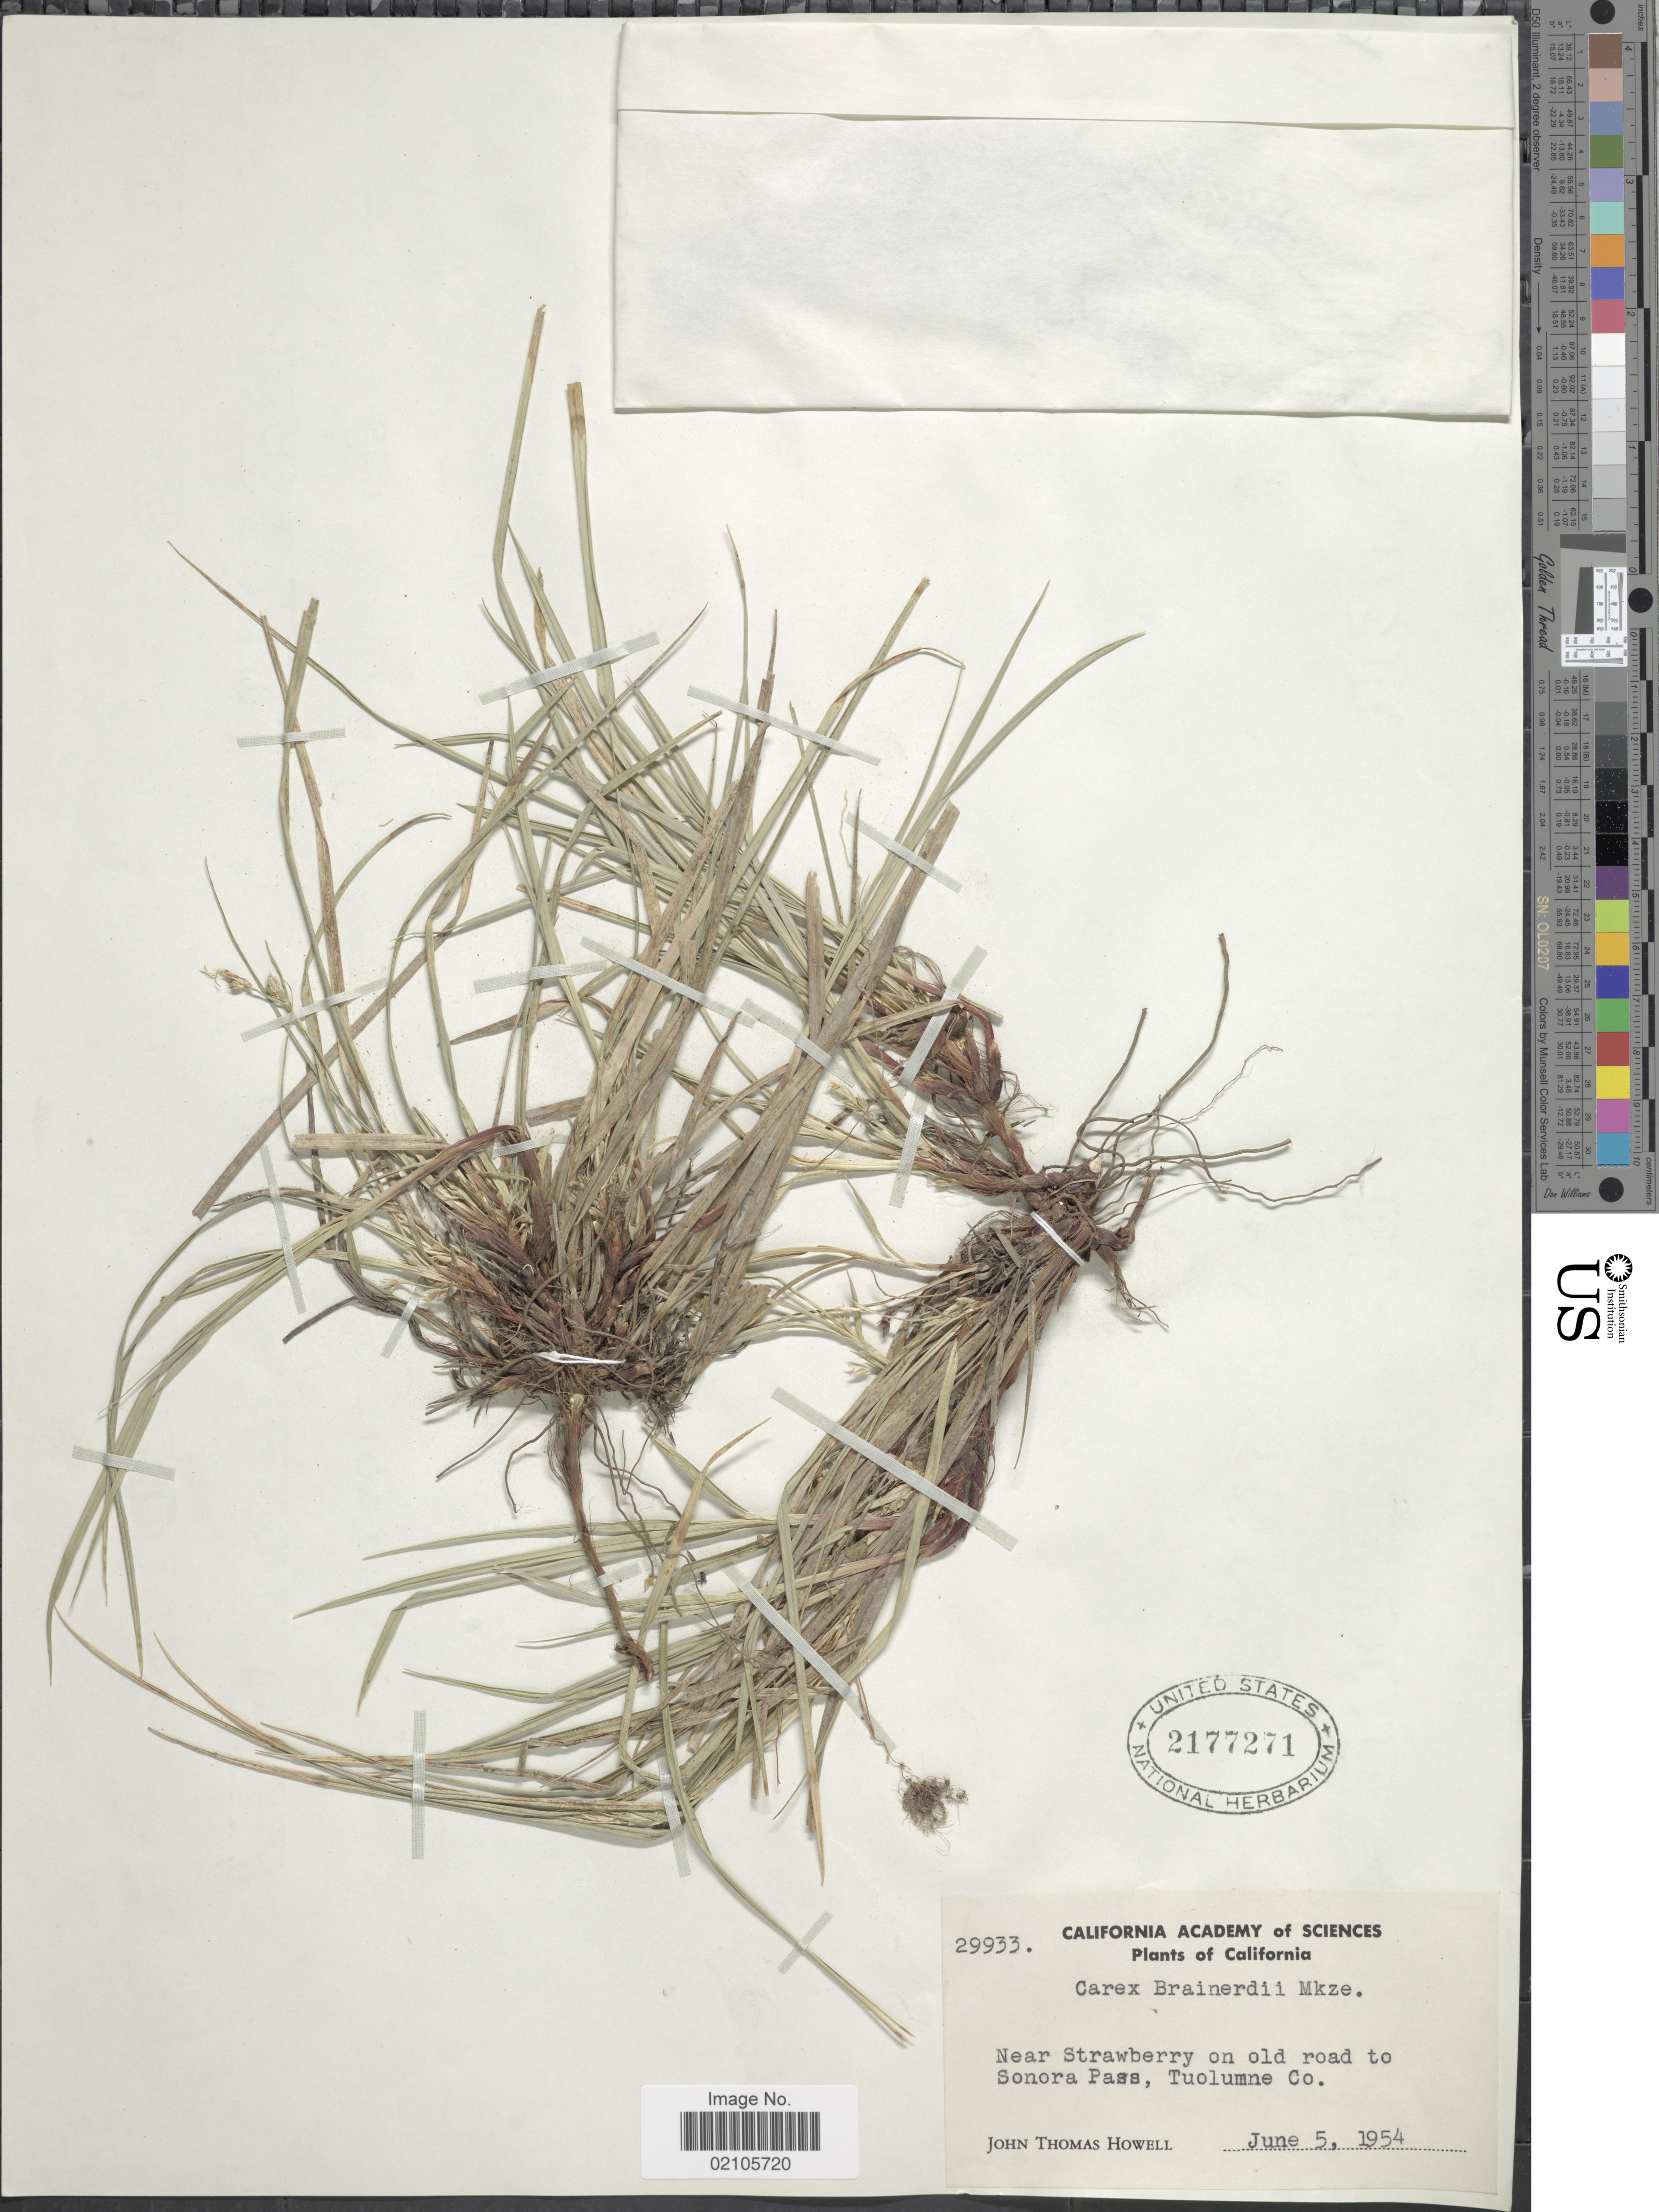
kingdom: Plantae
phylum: Tracheophyta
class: Liliopsida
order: Poales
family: Cyperaceae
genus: Carex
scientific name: Carex brainerdii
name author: Mack.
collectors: J. T. Howell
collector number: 29933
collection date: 1954-06-05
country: United States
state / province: California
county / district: Tuolumne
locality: Near Strawberry on old road to Sonora Pass, Tuolumne Co.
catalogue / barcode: US 2177271